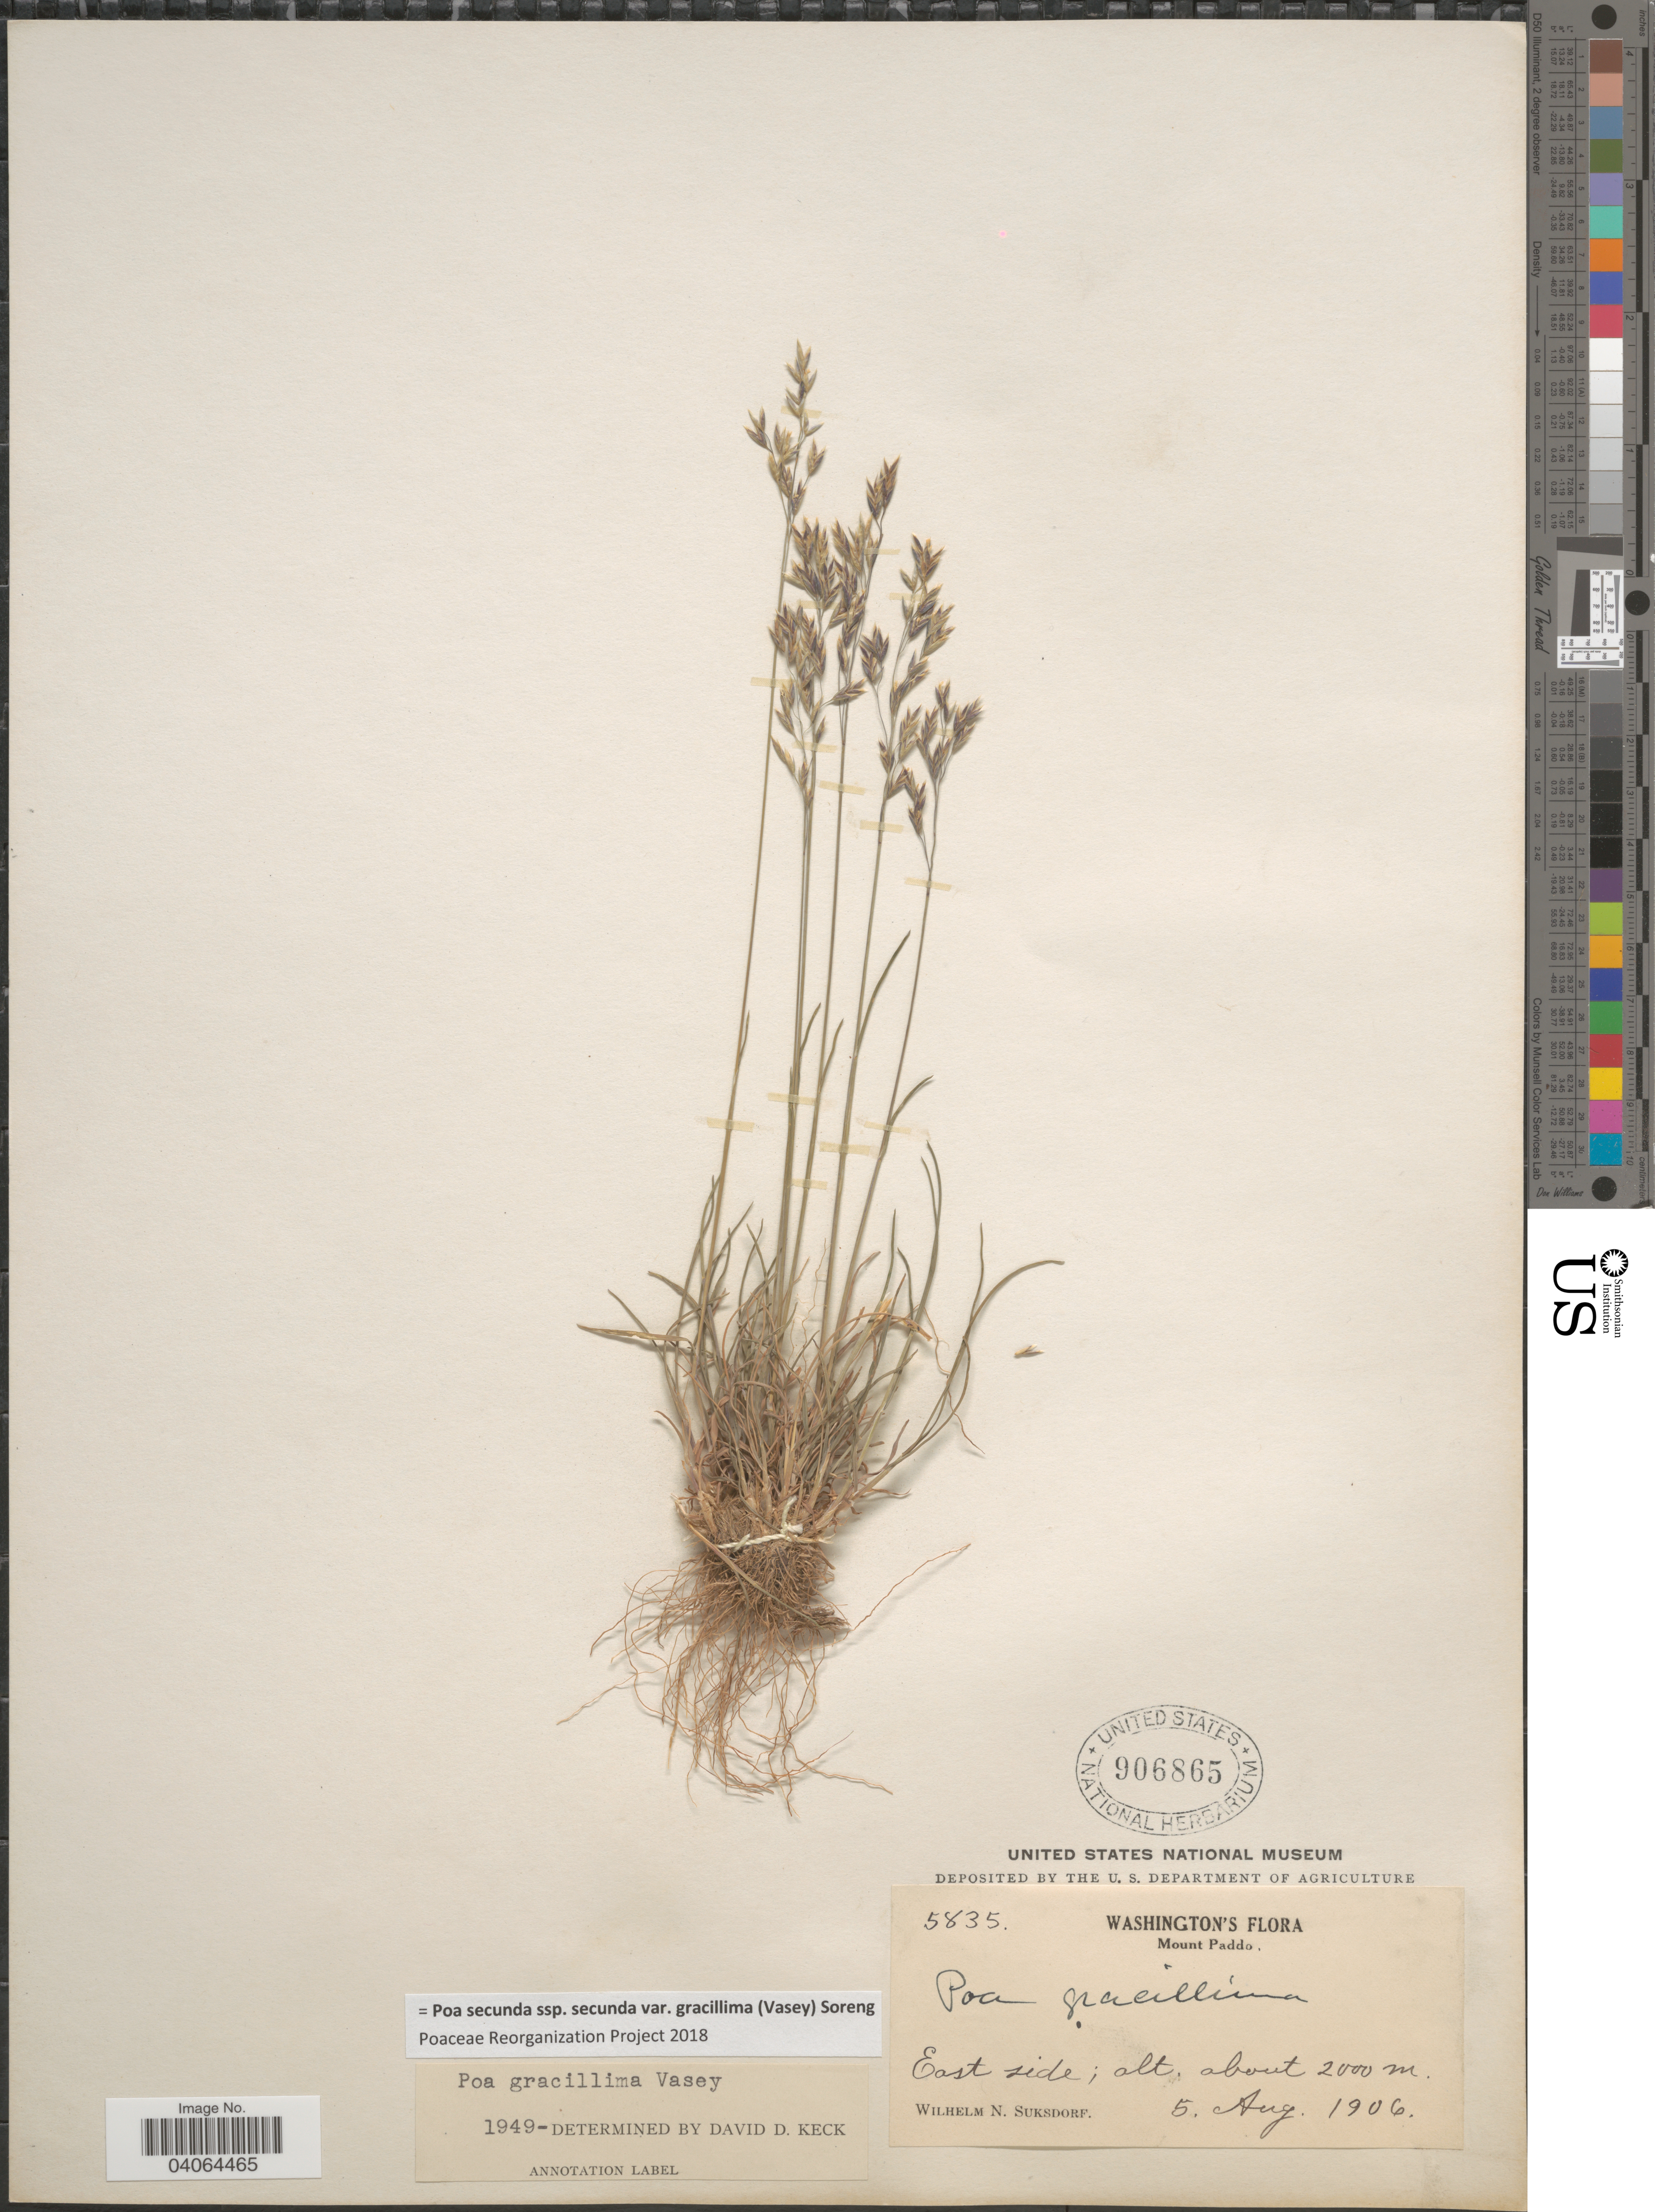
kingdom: Plantae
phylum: Tracheophyta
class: Liliopsida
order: Poales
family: Poaceae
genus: Poa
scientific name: Poa secunda subsp. secunda var. gracillima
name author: (Vasey) Soreng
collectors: W. N. Suksdorf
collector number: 5835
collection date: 1906-08-05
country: United States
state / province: Washington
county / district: Skamania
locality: Mount Paddo. East side.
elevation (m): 2000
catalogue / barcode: US 906865